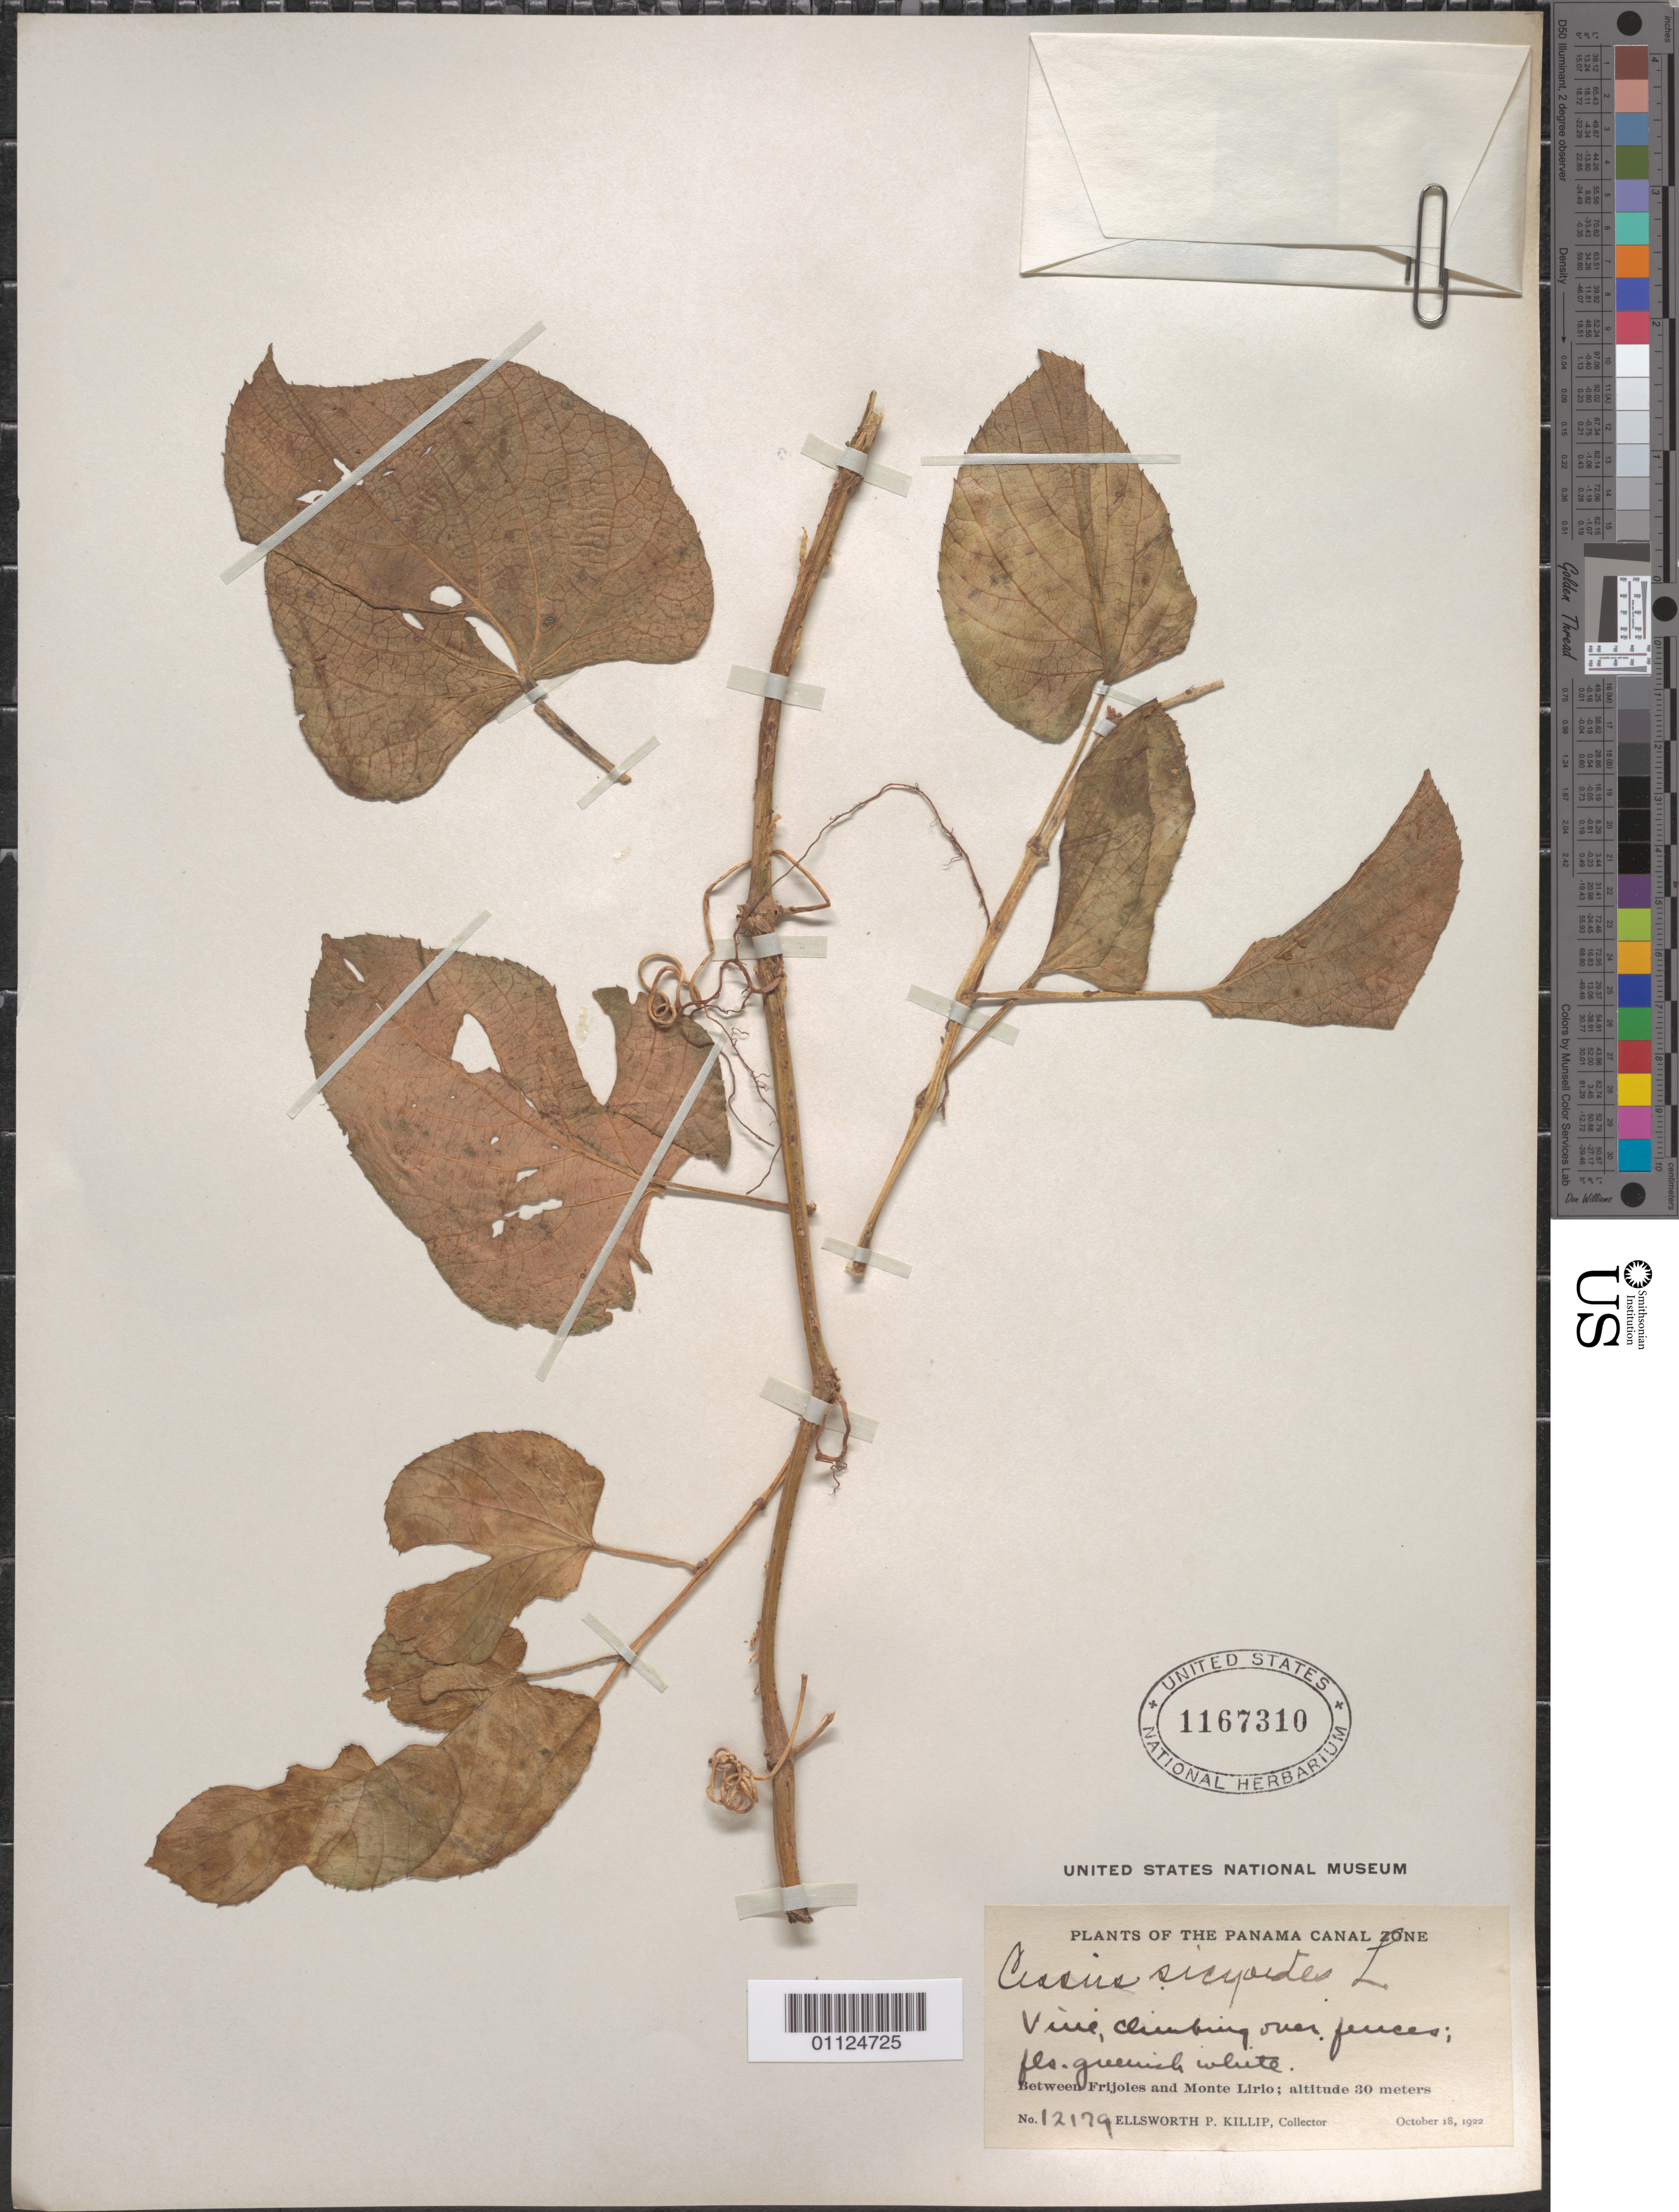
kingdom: Plantae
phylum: Tracheophyta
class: Magnoliopsida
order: Vitales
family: Vitaceae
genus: Cissus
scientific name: Cissus verticillata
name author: (L.) Nicolson & C.E. Jarvis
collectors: E. P. Killip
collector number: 12179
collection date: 1922-10-18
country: Panama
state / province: Colón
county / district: Canal Zone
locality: Between Frijoles and Monte Lirio.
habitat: Vine, climbing over fences.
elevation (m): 30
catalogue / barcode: US 1167310